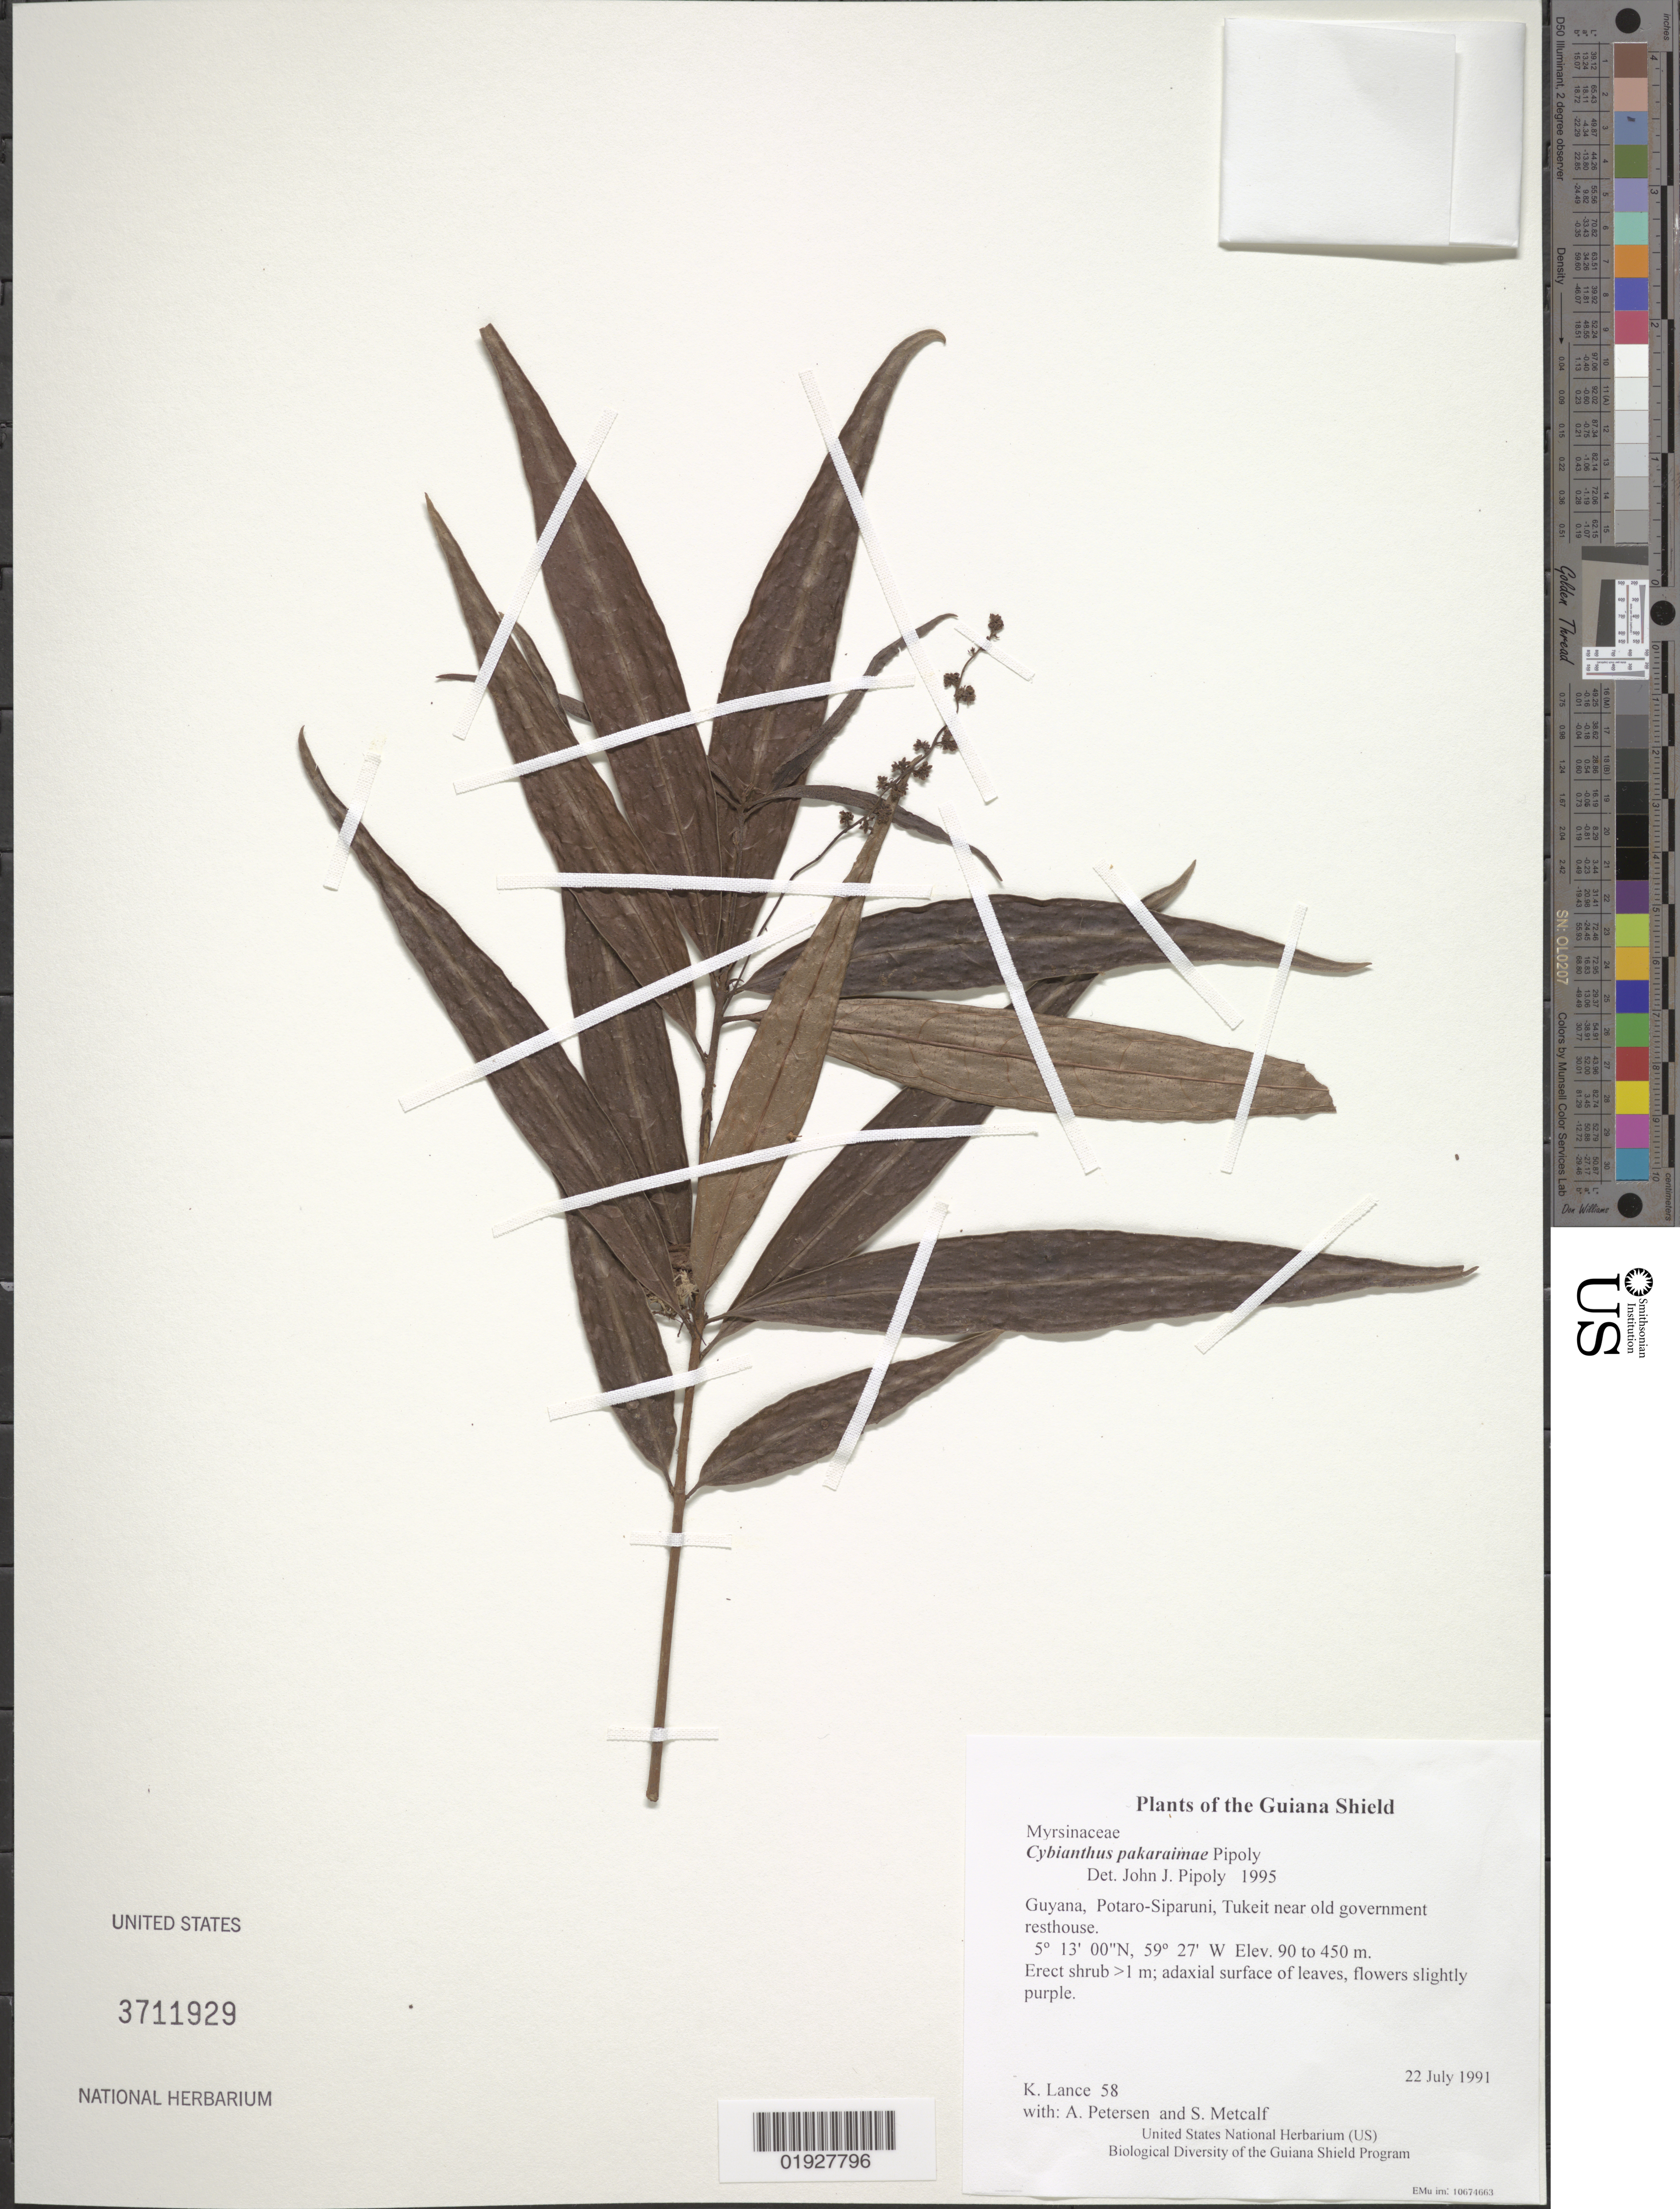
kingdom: Plantae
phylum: Tracheophyta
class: Magnoliopsida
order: Ericales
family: Primulaceae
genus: Cybianthus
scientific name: Cybianthus pakaraimae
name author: Pipoly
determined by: Pipoly, J. J., III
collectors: K. Lance, A. Petersen & S. Metcalf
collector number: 58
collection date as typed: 22 July 1991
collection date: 1991-07-22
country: Guyana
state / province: Potaro-Siparuni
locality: Tukeit near old government resthouse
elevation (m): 90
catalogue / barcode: US 3711929